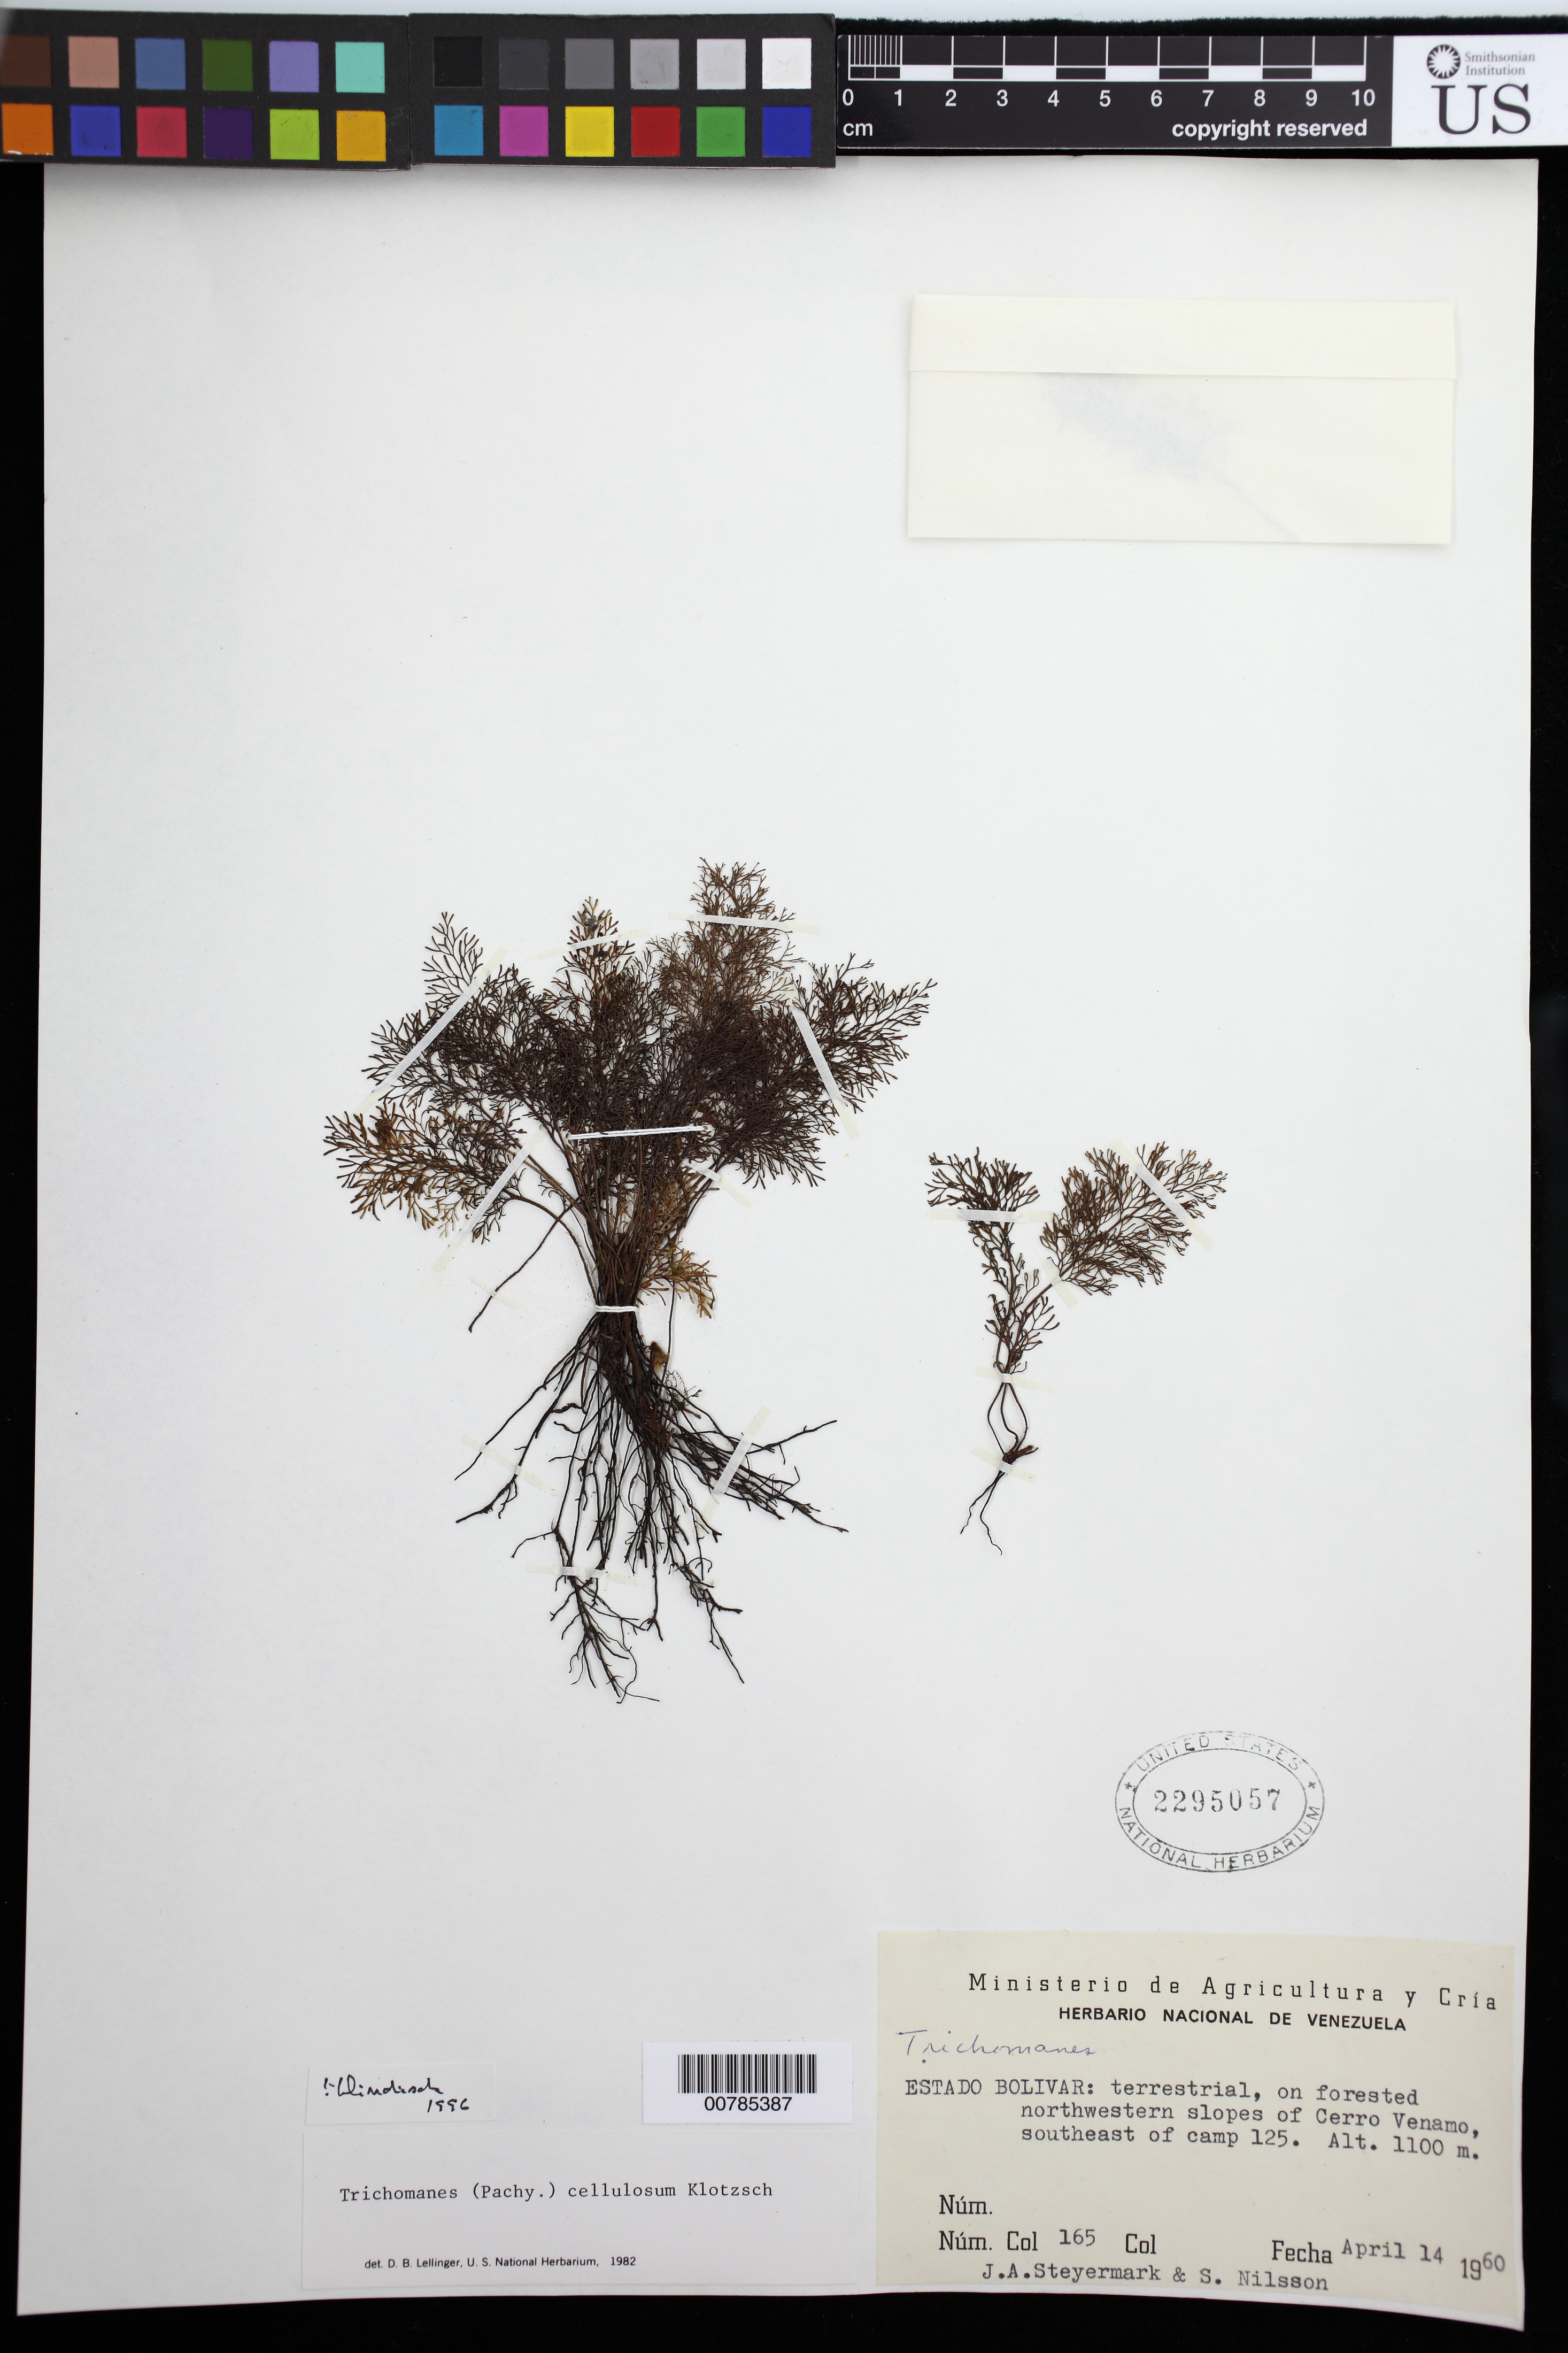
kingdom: Plantae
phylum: Tracheophyta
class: Polypodiopsida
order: Hymenophyllales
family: Hymenophyllaceae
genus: Abrodictyum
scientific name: Abrodictyum cellulosum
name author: (Klotzsch) Ebihara & Dubuisson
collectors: J. Steyermark & S. Nilsson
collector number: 60 165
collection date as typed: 14-Apr-60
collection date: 1960-04-14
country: Venezuela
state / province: Bolívar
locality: Cerro Venamo, NW slopes, SE of campamento 125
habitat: Forested NE slopes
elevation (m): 1100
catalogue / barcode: US 2295057